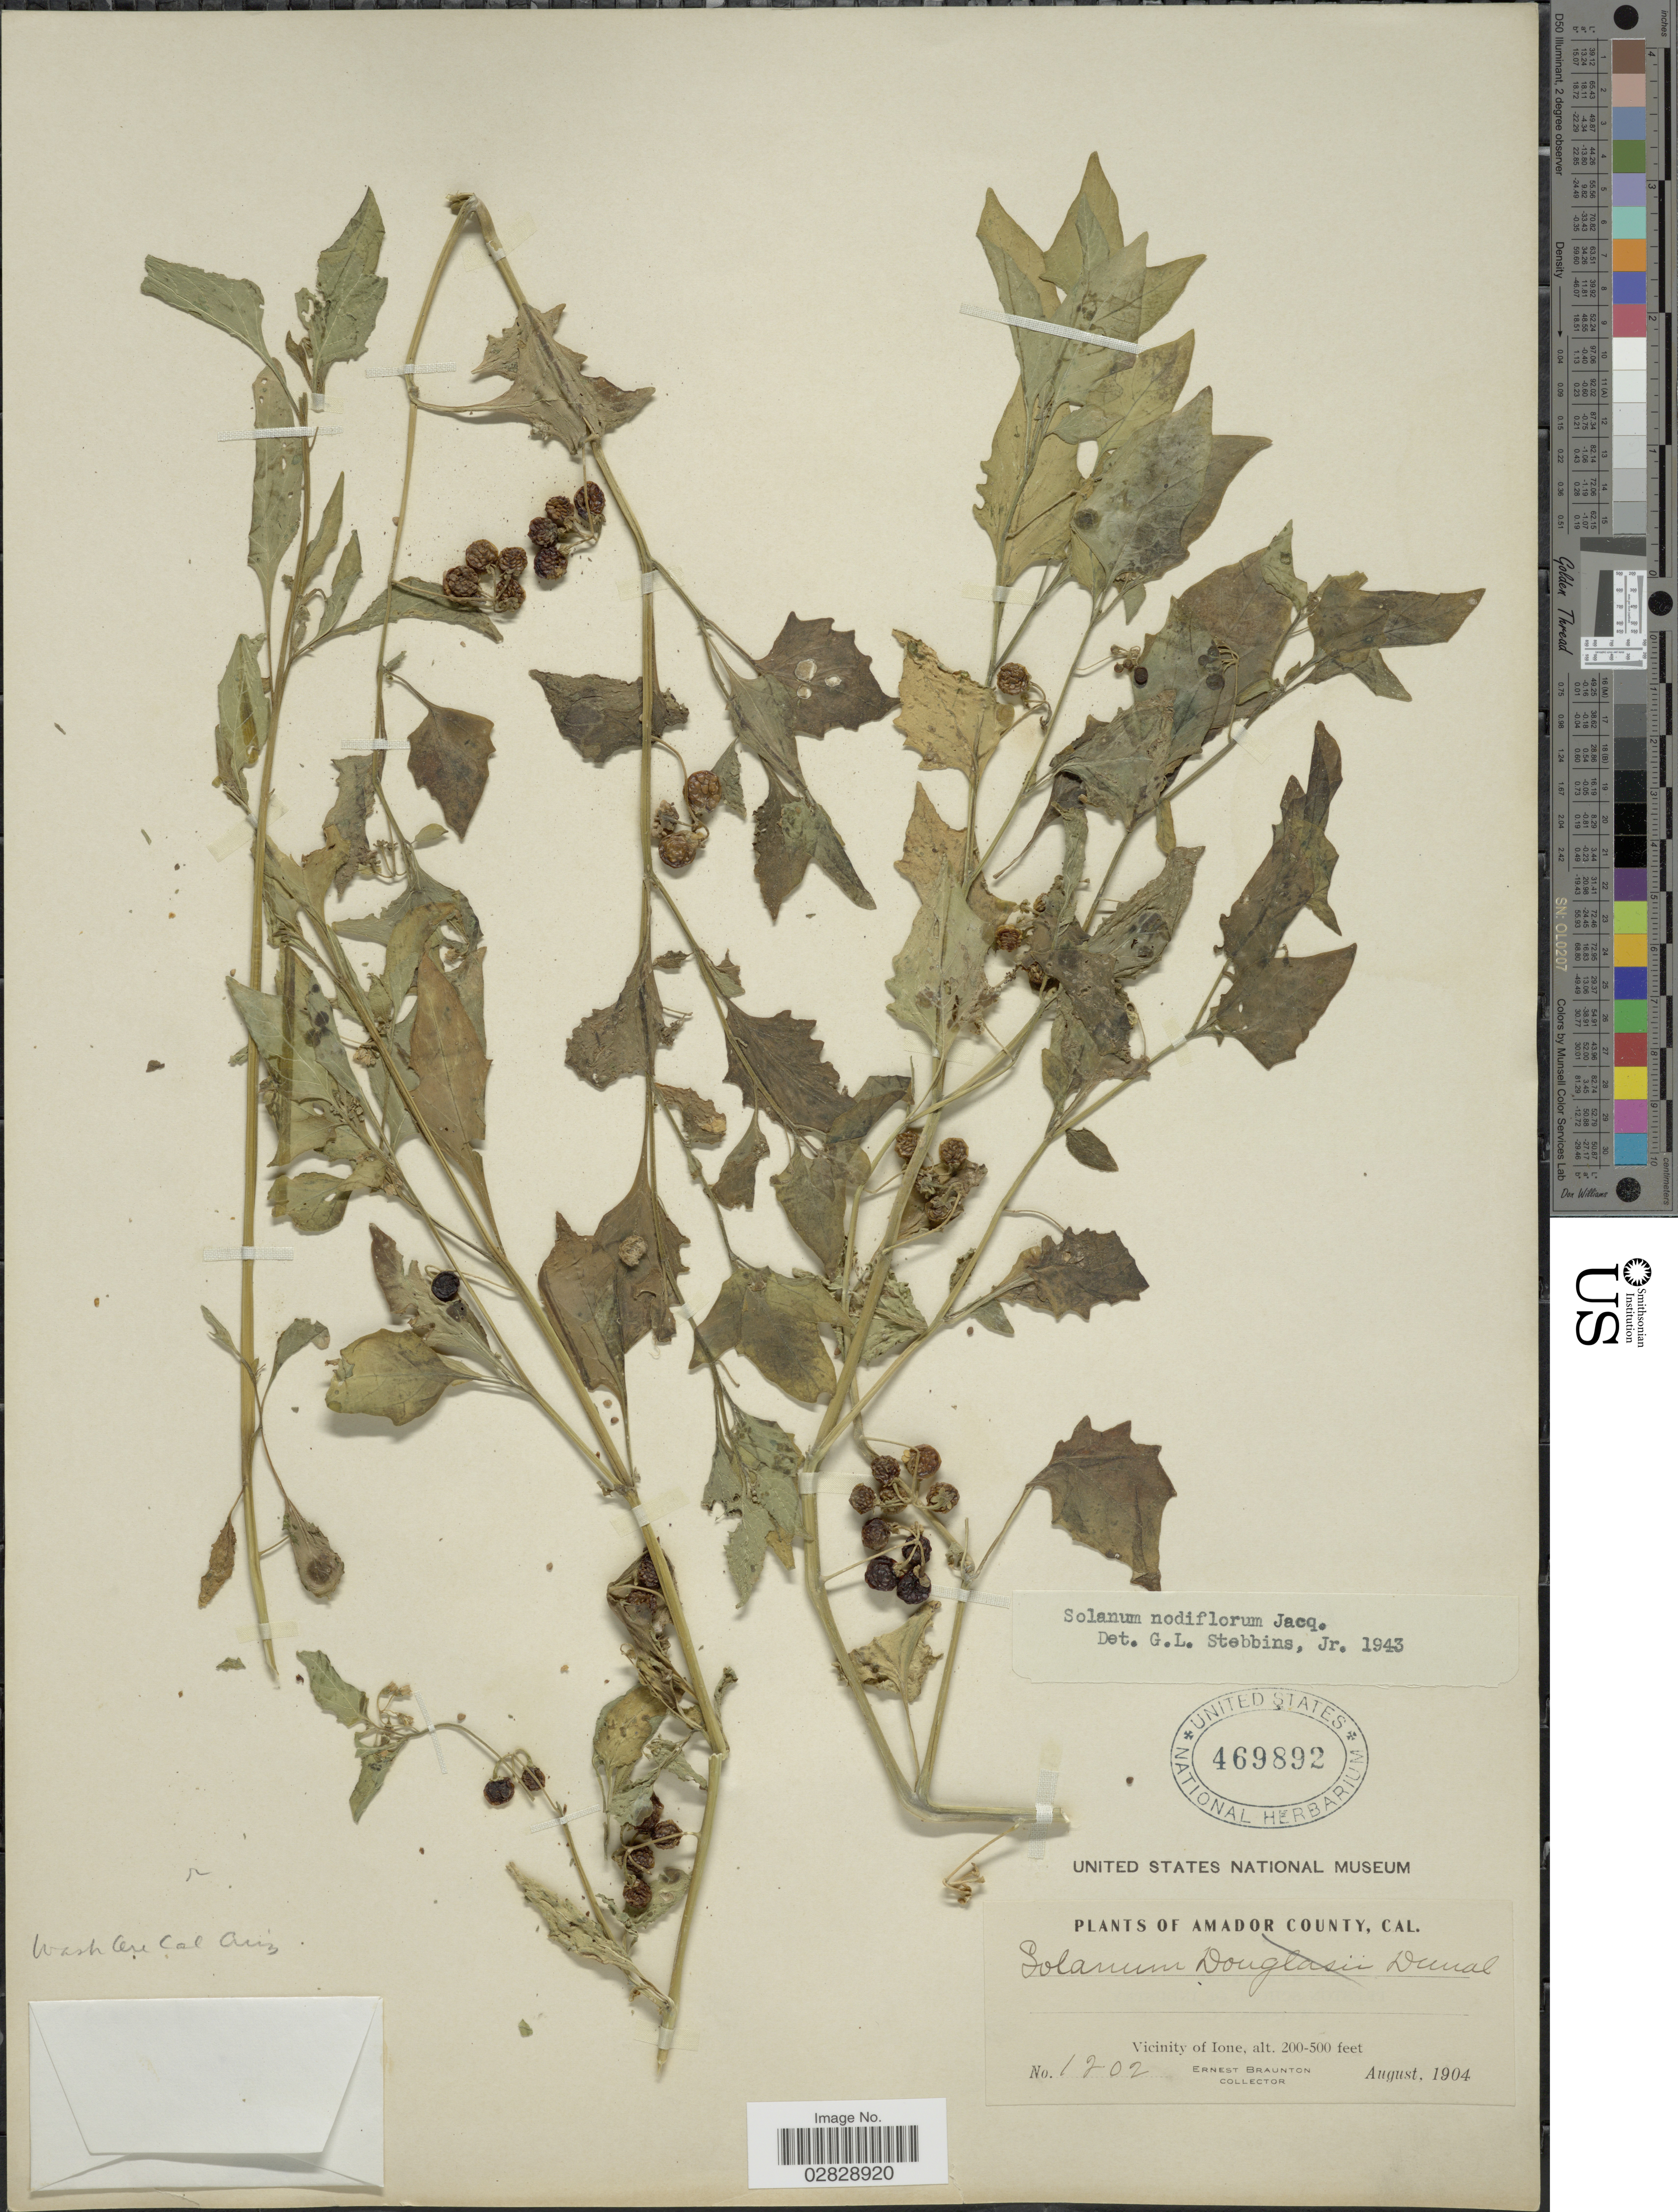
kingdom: Plantae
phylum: Tracheophyta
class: Magnoliopsida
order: Solanales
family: Solanaceae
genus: Solanum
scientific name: Solanum americanum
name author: Mill.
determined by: Knapp, S. D.; Särkinen, T.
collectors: E. Braunton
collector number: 1202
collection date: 1904-08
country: United States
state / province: California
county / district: Amador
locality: Amador County. Vicinity of Ione.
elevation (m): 61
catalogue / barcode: US 469892